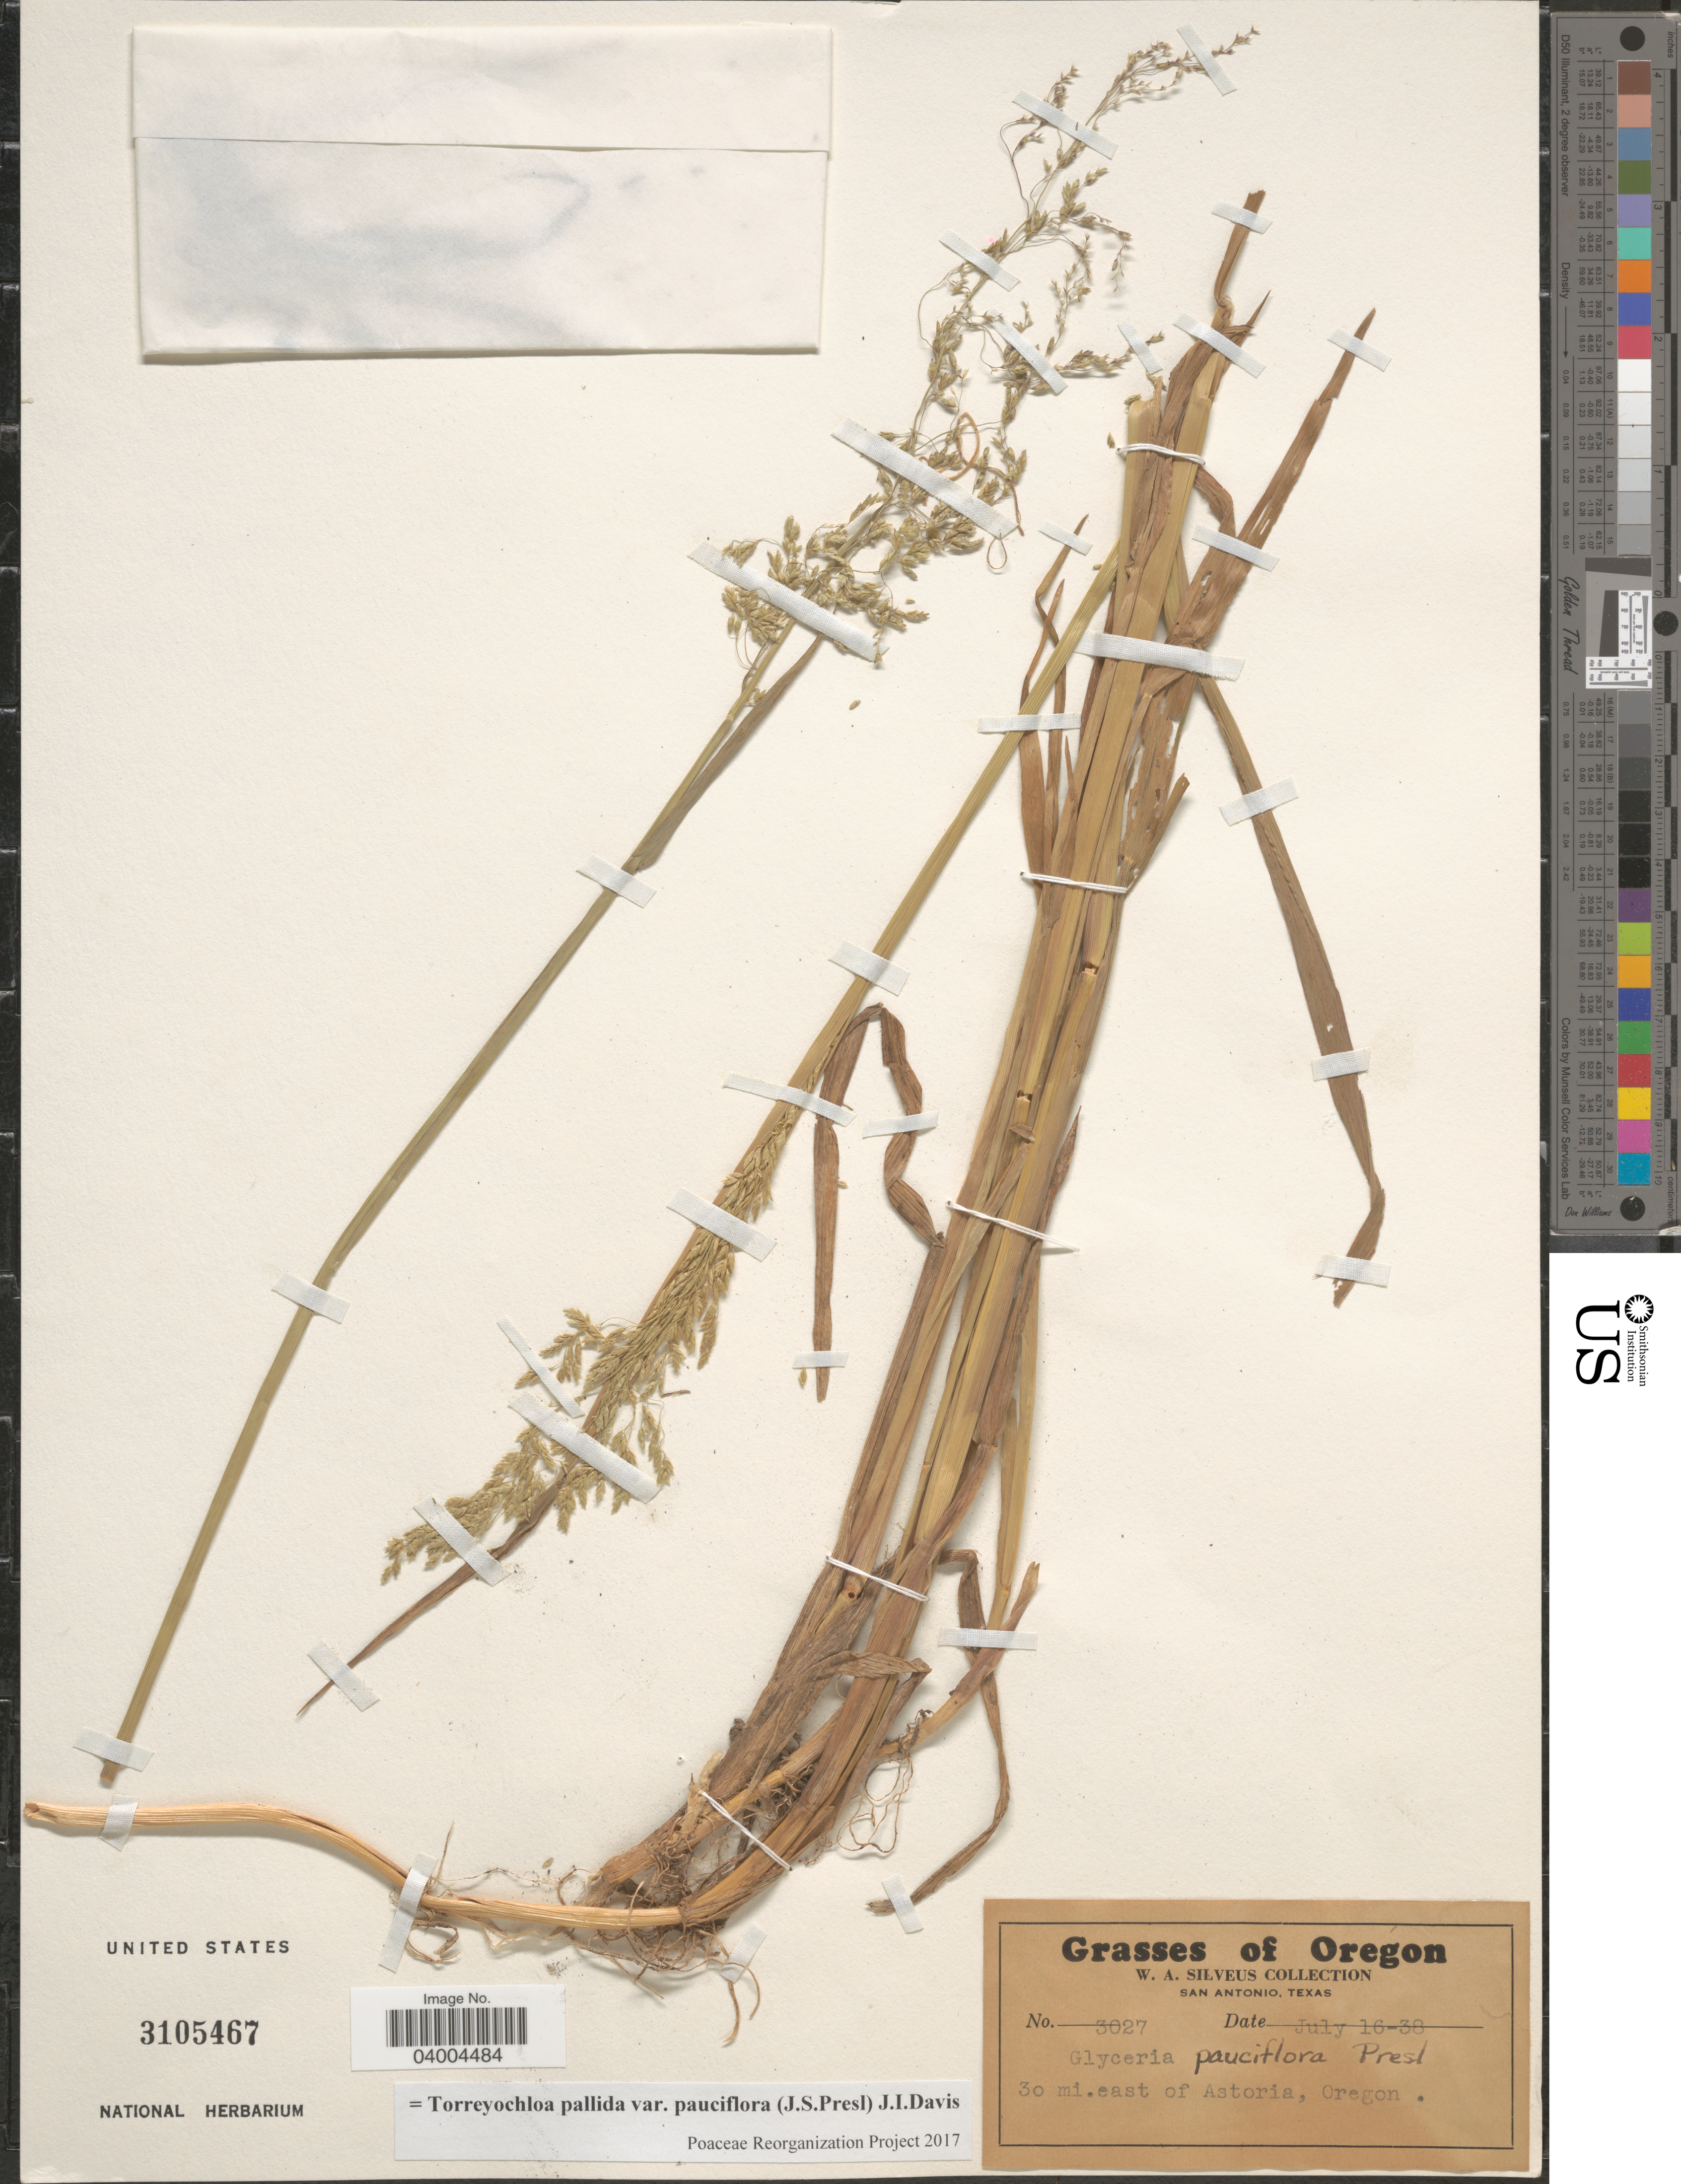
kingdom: Plantae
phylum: Tracheophyta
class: Liliopsida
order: Poales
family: Poaceae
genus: Torreyochloa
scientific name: Torreyochloa pallida var. pauciflora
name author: (J. Presl) J.I. Davis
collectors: W. Silveus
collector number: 3027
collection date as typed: Transcribed d/m/y: 16/7/38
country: United States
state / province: Oregon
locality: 30 mi. east of Astoria.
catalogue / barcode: US 3105467